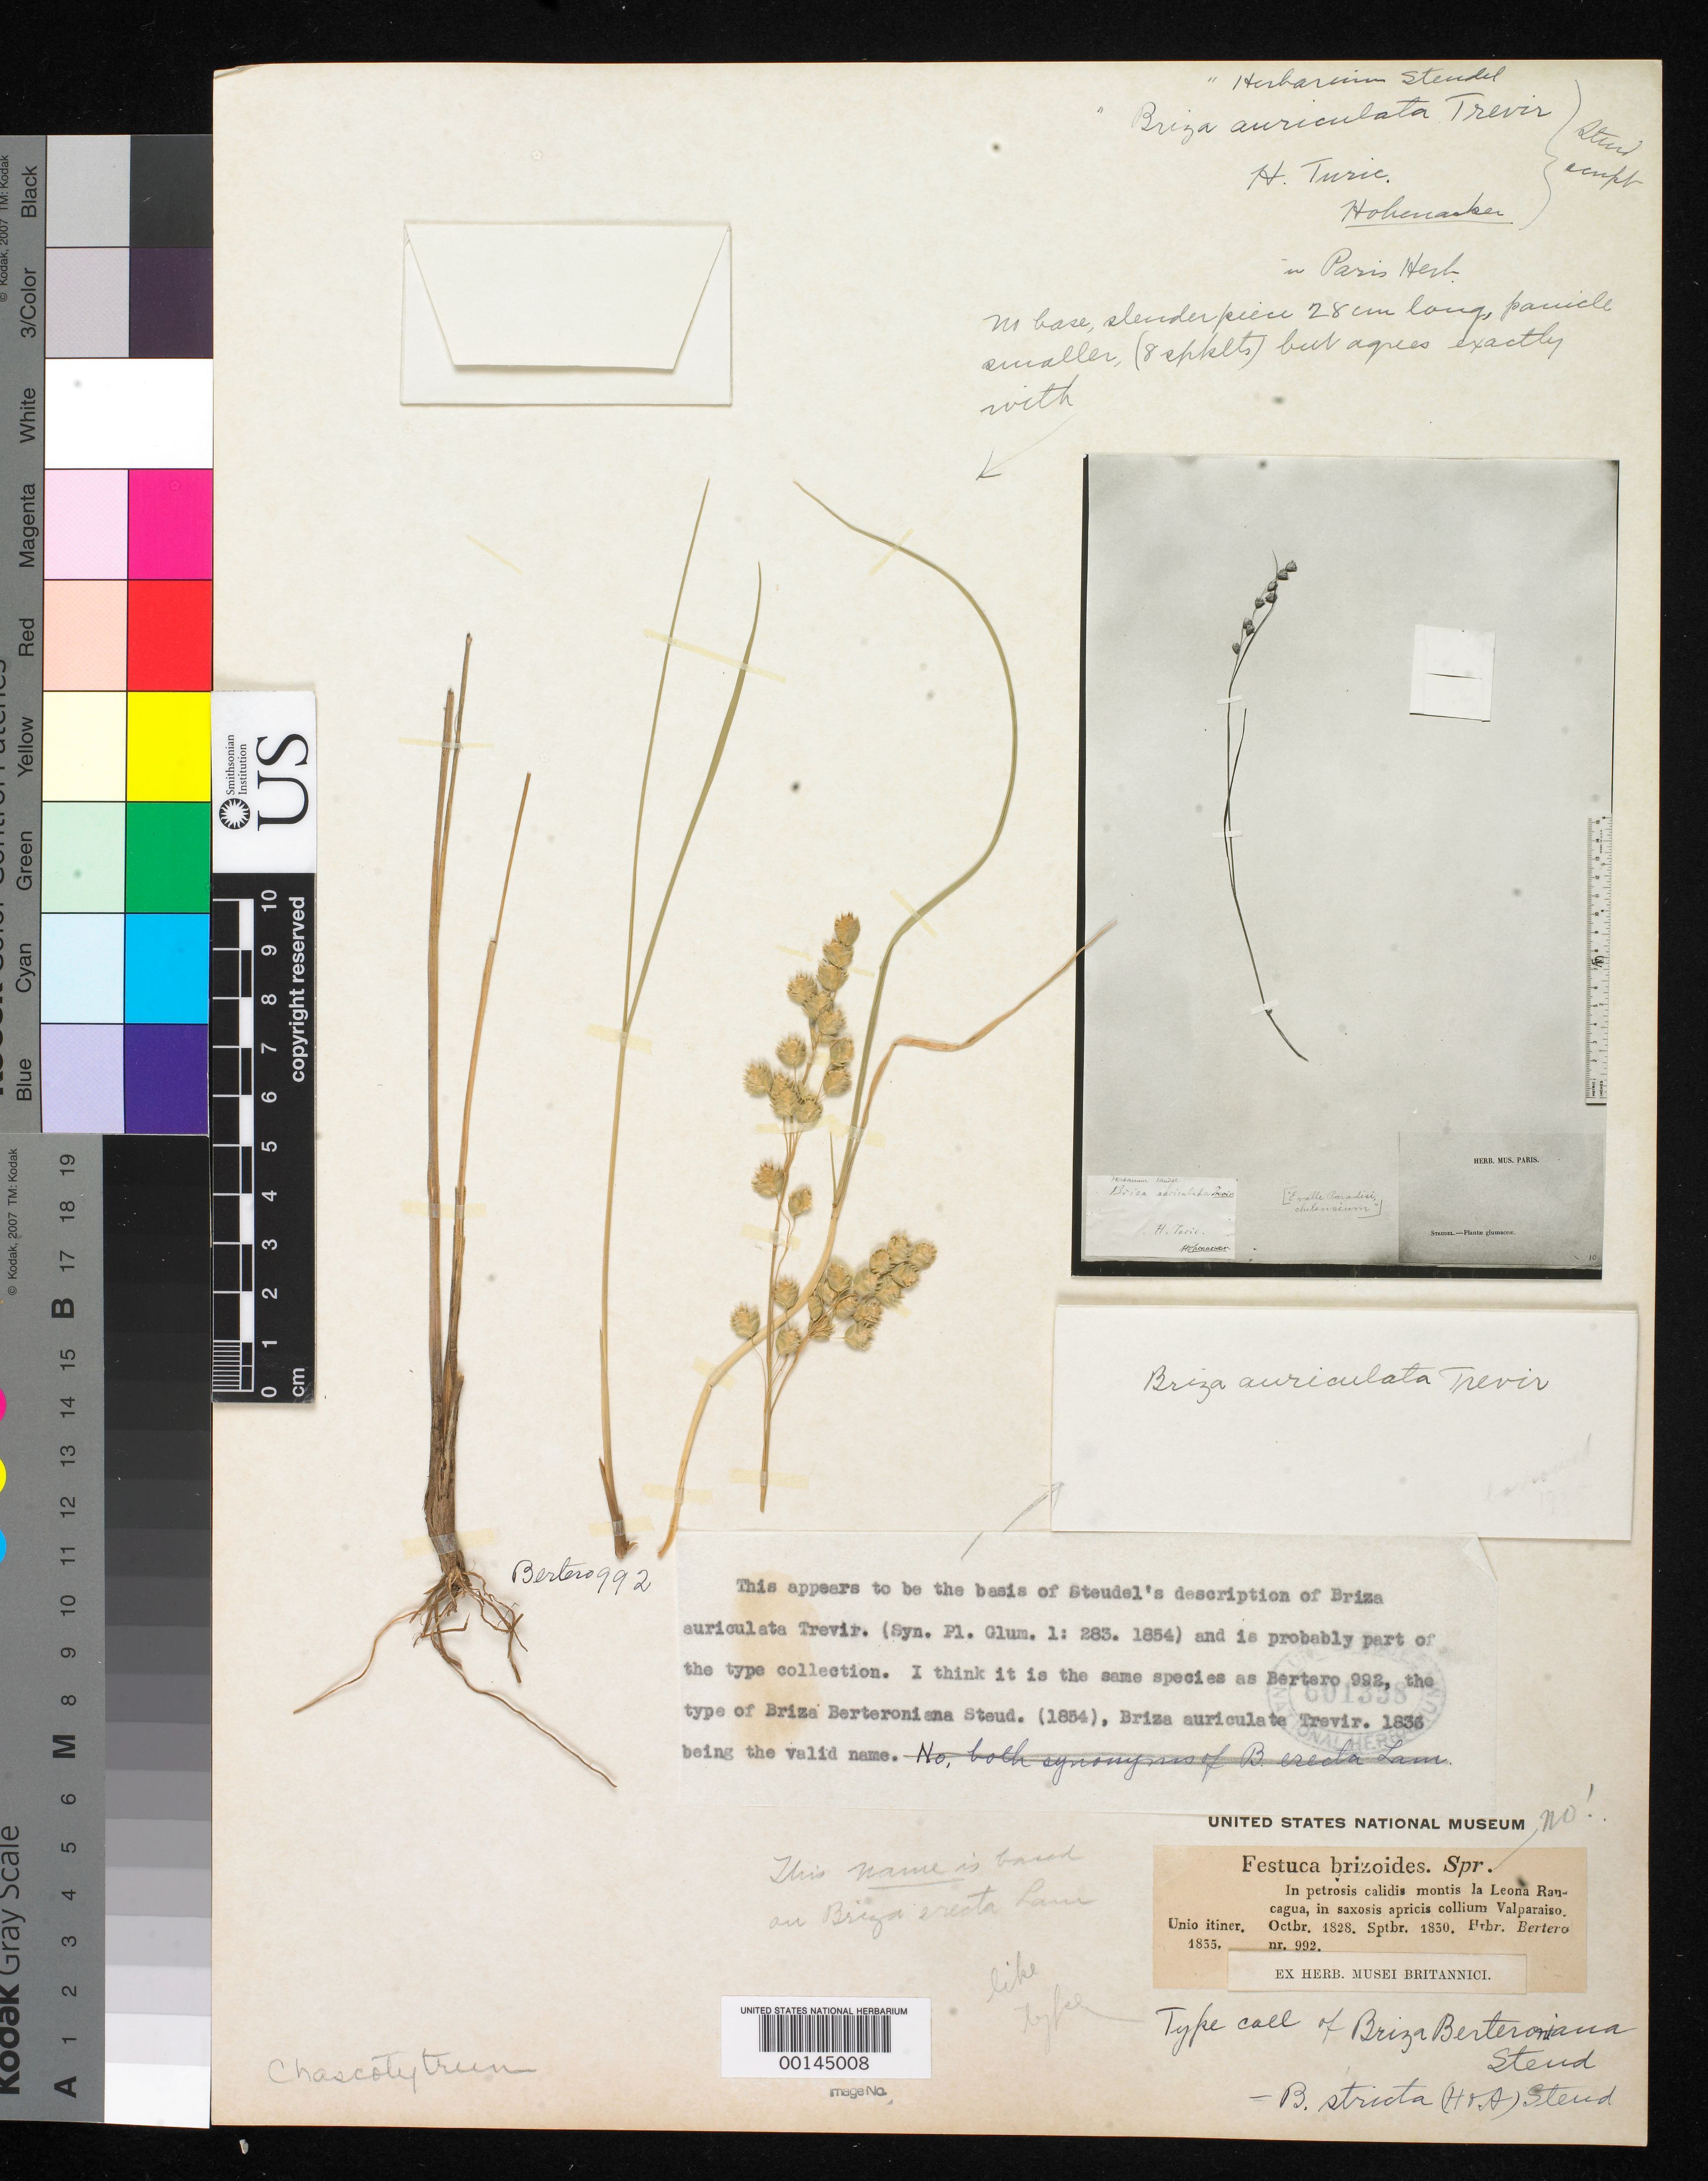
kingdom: Plantae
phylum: Tracheophyta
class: Liliopsida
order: Poales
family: Poaceae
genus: Briza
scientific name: Briza berteroniana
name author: Steud.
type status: Type Collection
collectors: C. L. G. Bertero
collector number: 992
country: Chile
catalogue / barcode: US 601358